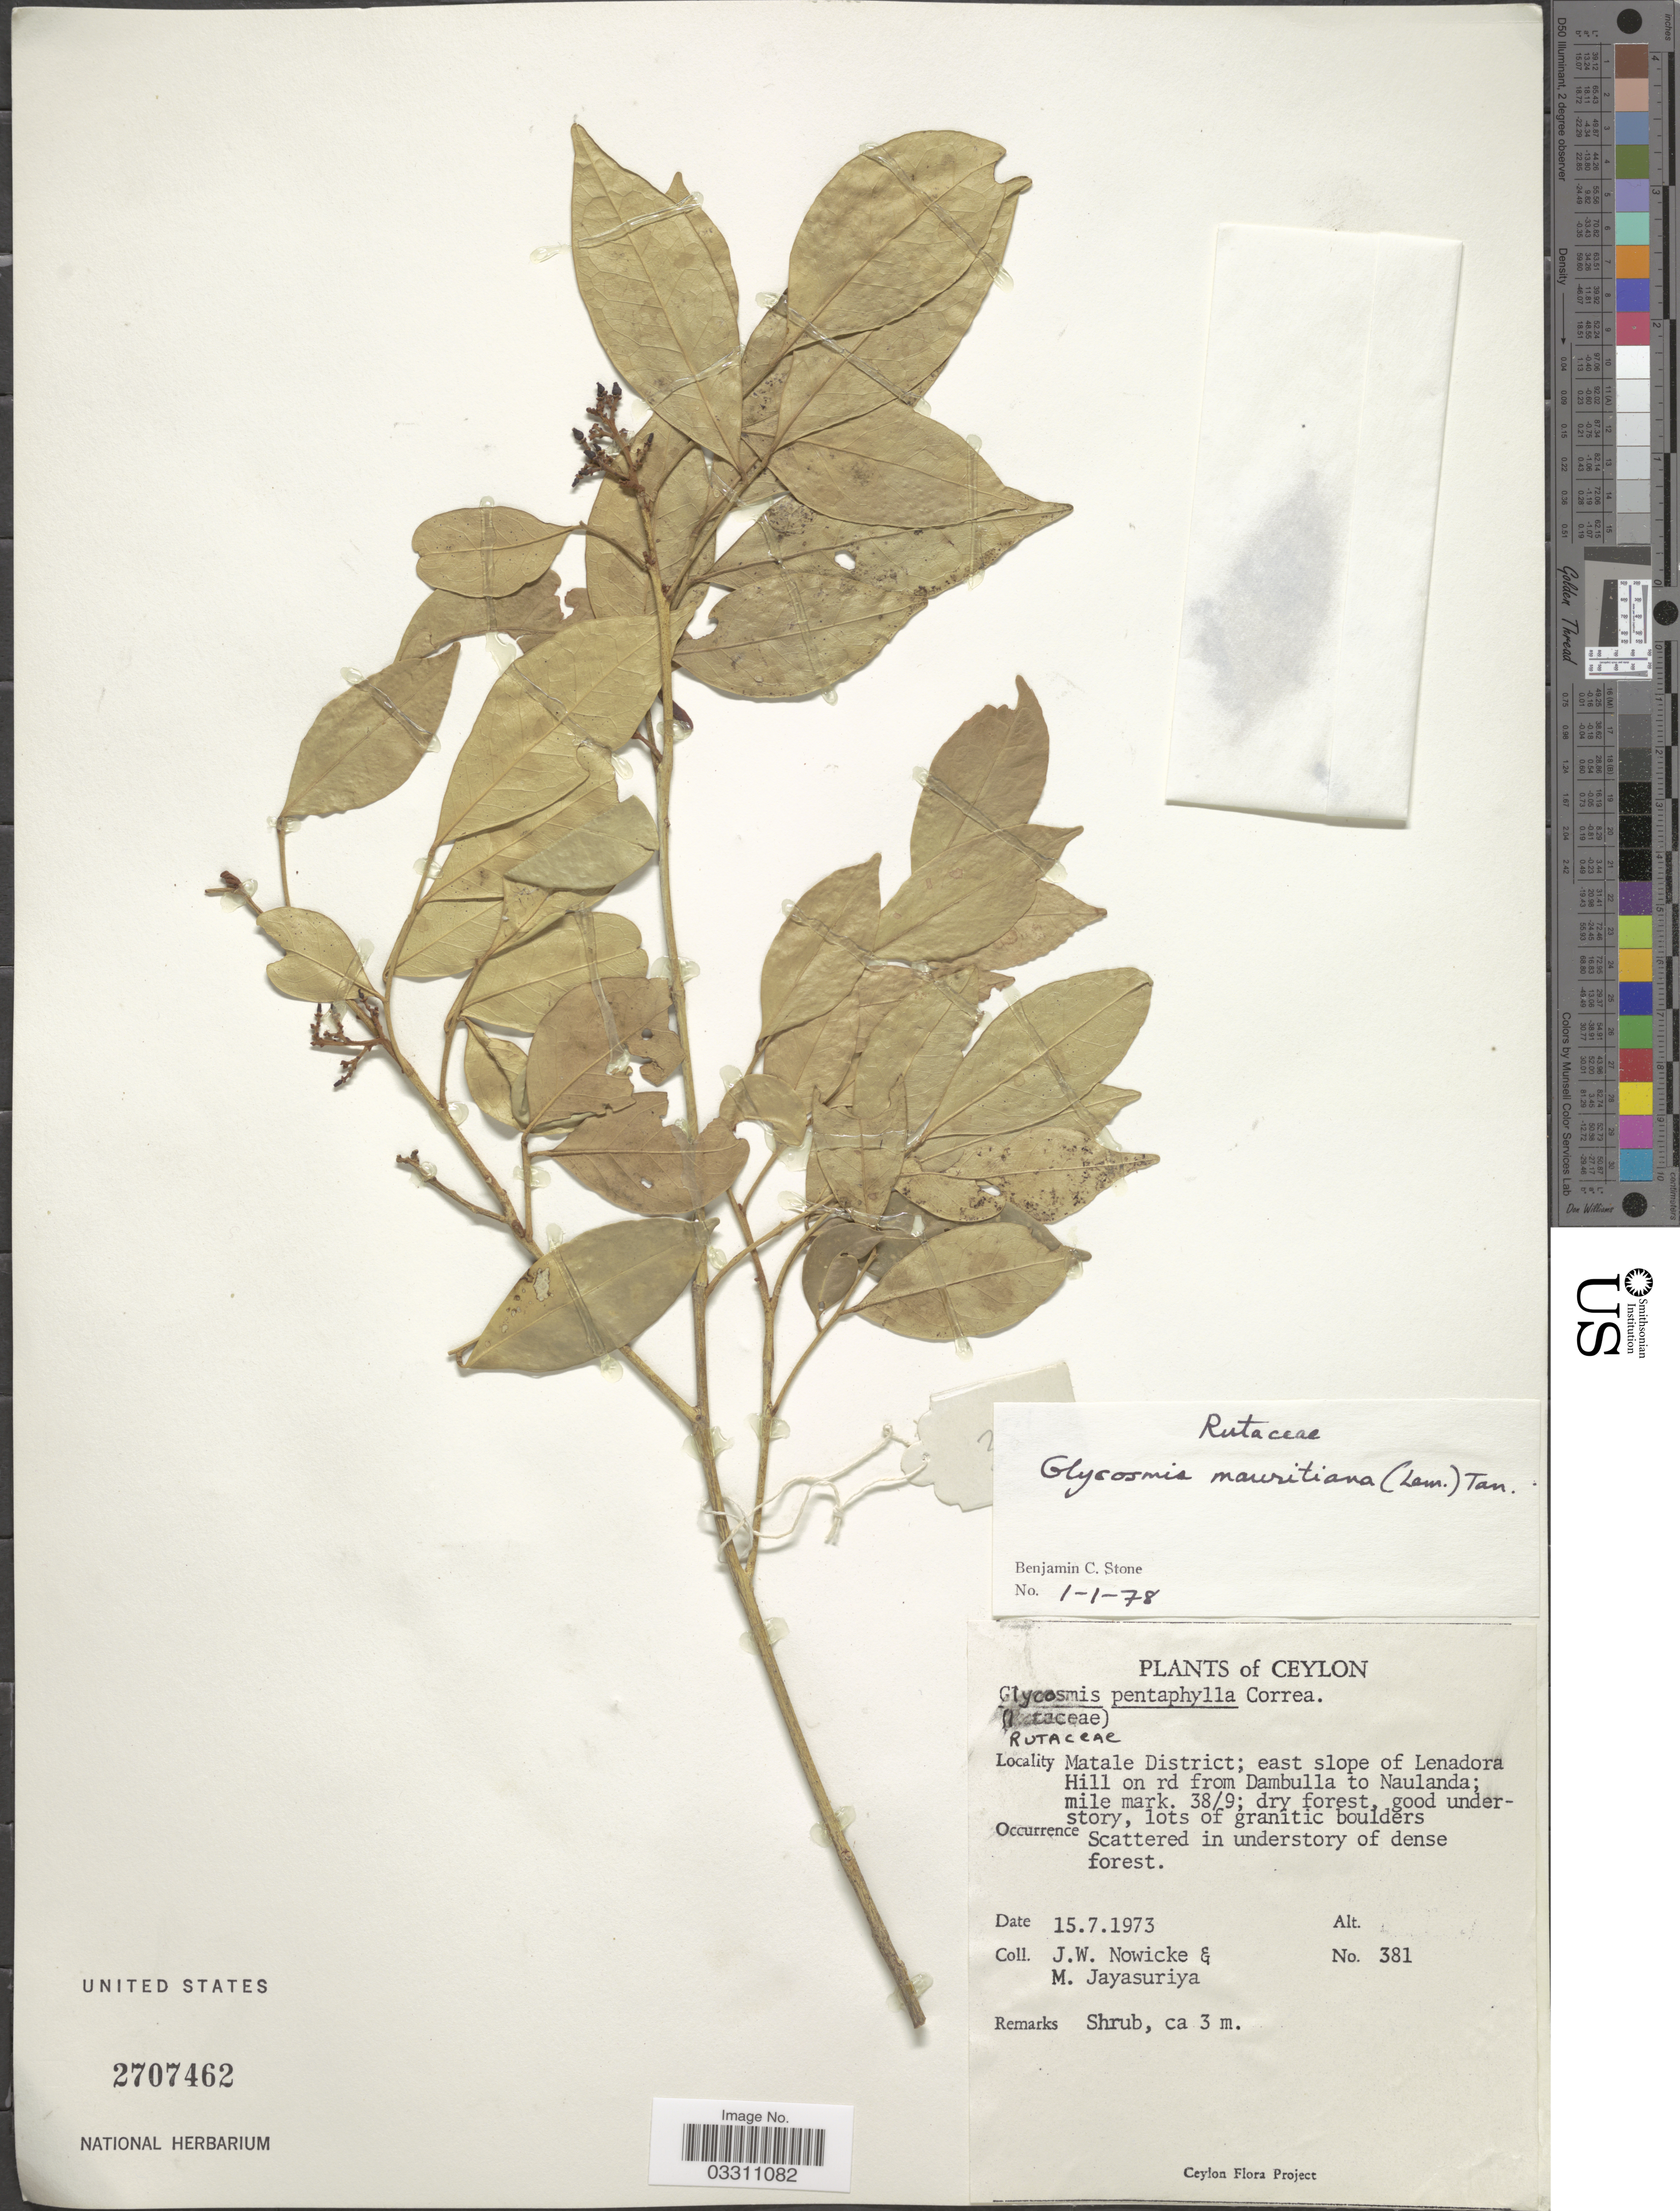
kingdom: Plantae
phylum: Tracheophyta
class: Magnoliopsida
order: Sapindales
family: Rutaceae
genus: Glycosmis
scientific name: Glycosmis mauritiana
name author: (Lamkey) Tanaka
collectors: J. W. Nowicke & M. Jayasuriya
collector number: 381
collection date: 1973-07-15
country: Sri Lanka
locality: Ceylon, Matale District; east slope of Lenadora Hill on rd from Dambulla to Naulanda; mile mark. 38/9.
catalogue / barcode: US 2707462